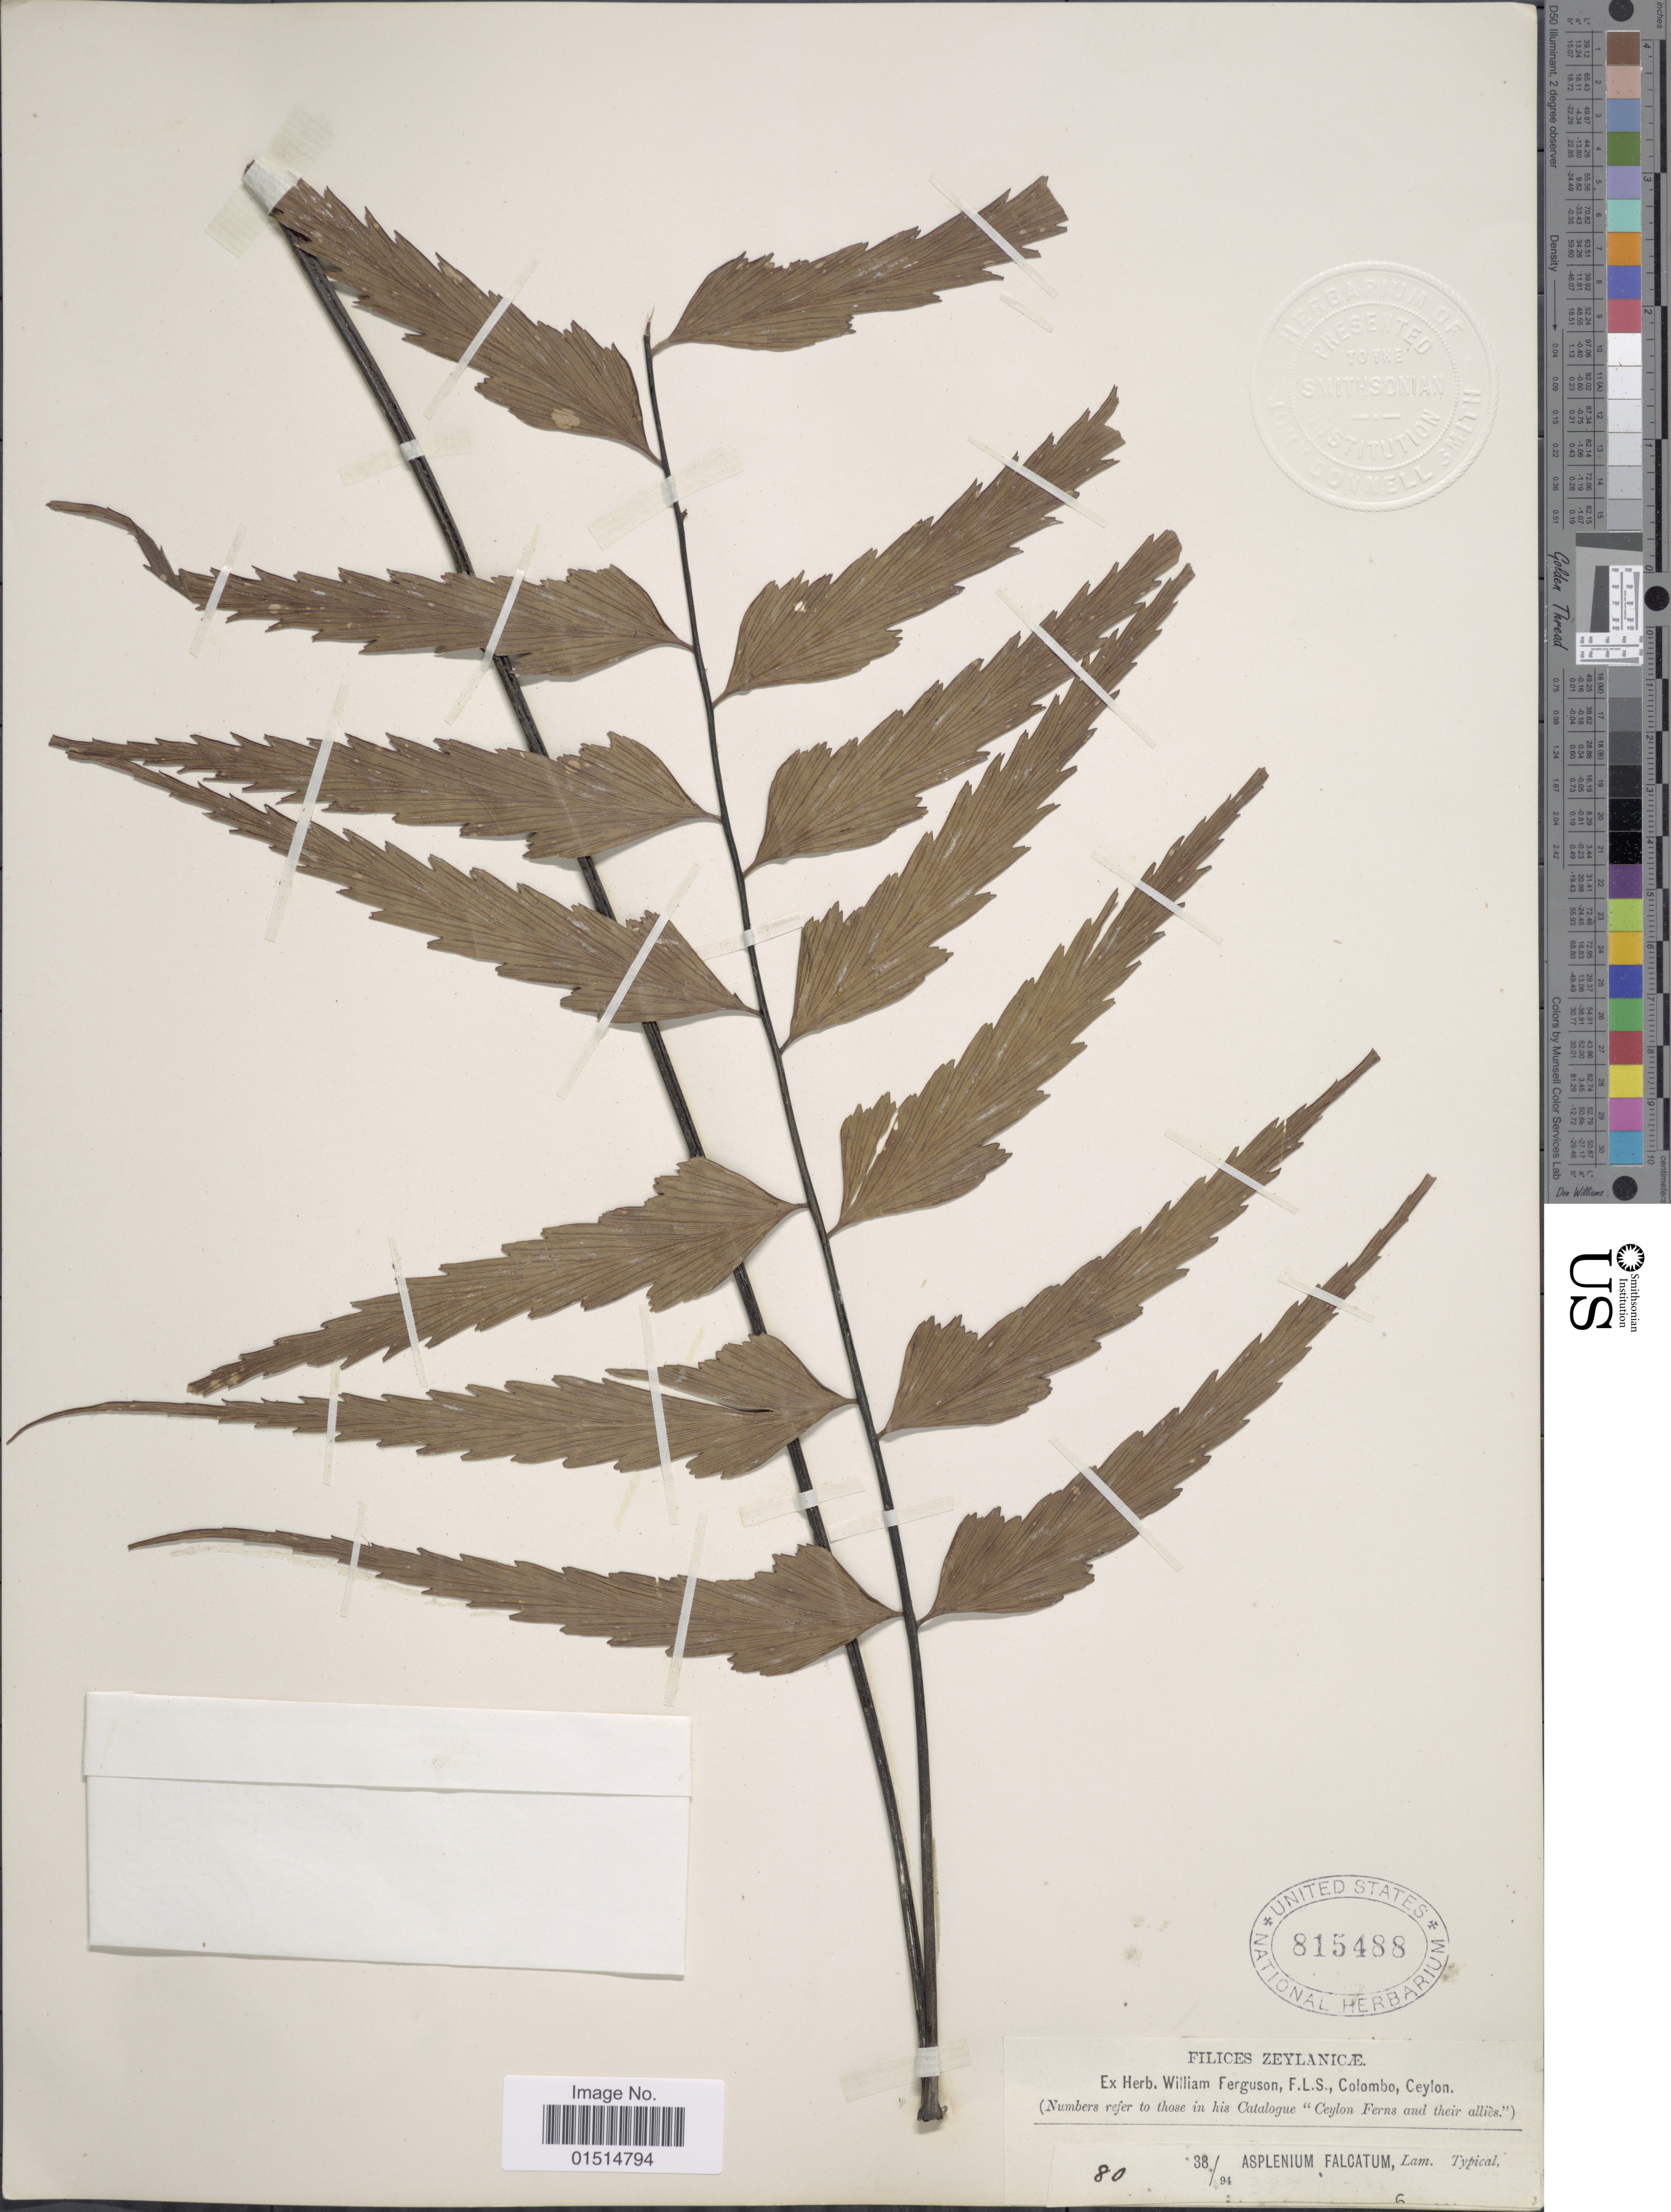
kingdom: Plantae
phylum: Tracheophyta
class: Polypodiopsida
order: Polypodiales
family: Aspleniaceae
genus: Asplenium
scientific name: Asplenium falcatum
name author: Lam.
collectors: ex herb. W. Ferguson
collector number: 80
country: Sri Lanka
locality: Ceylon. Filices Zeylanicae.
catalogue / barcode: US 815488